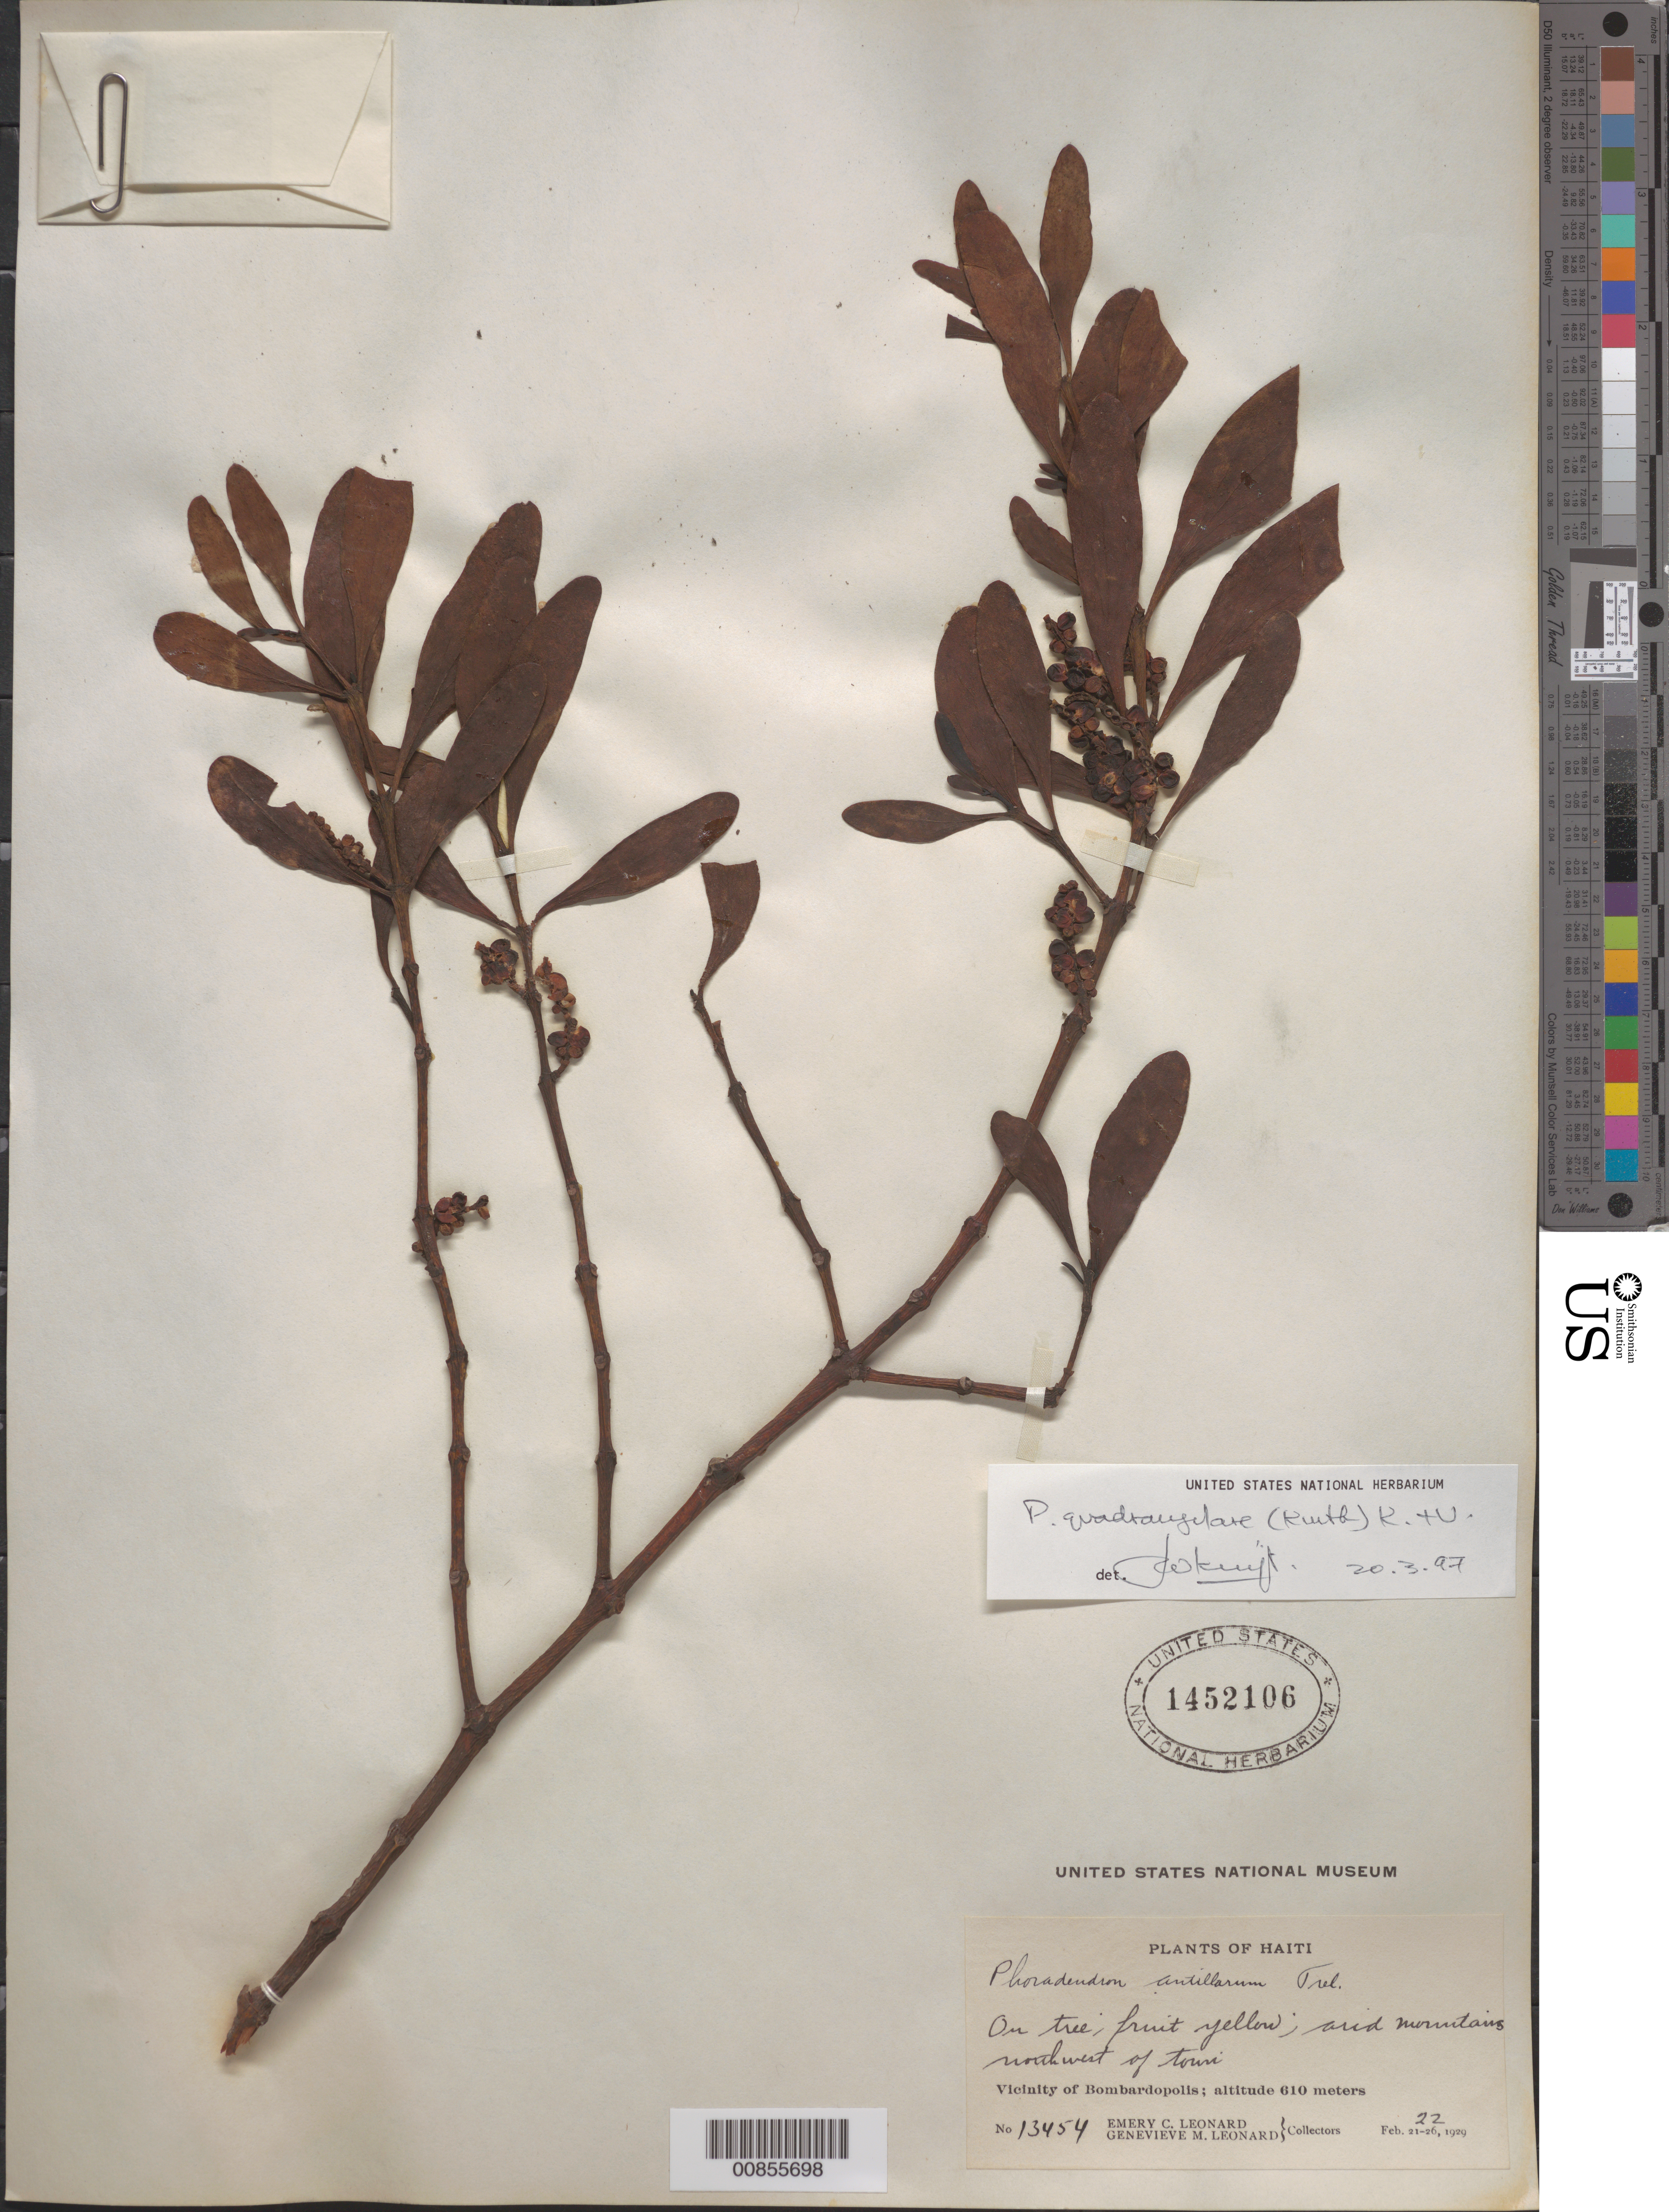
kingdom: Plantae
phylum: Tracheophyta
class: Magnoliopsida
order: Santalales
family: Viscaceae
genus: Phoradendron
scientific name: Phoradendron haitiense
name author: Urb.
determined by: Caraballo-Ortiz, Marcos A., (MISS), University of Mississippi (UNITED STATES)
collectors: E. C. Leonard & G. M. Leonard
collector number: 13454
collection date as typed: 22 Feb 1929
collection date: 1929-02-22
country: Haiti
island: Hispaniola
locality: Vicinity of Bombardopolis; arid mountains northwest of town.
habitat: On tree. Arid mountains.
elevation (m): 610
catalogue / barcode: US 1452106